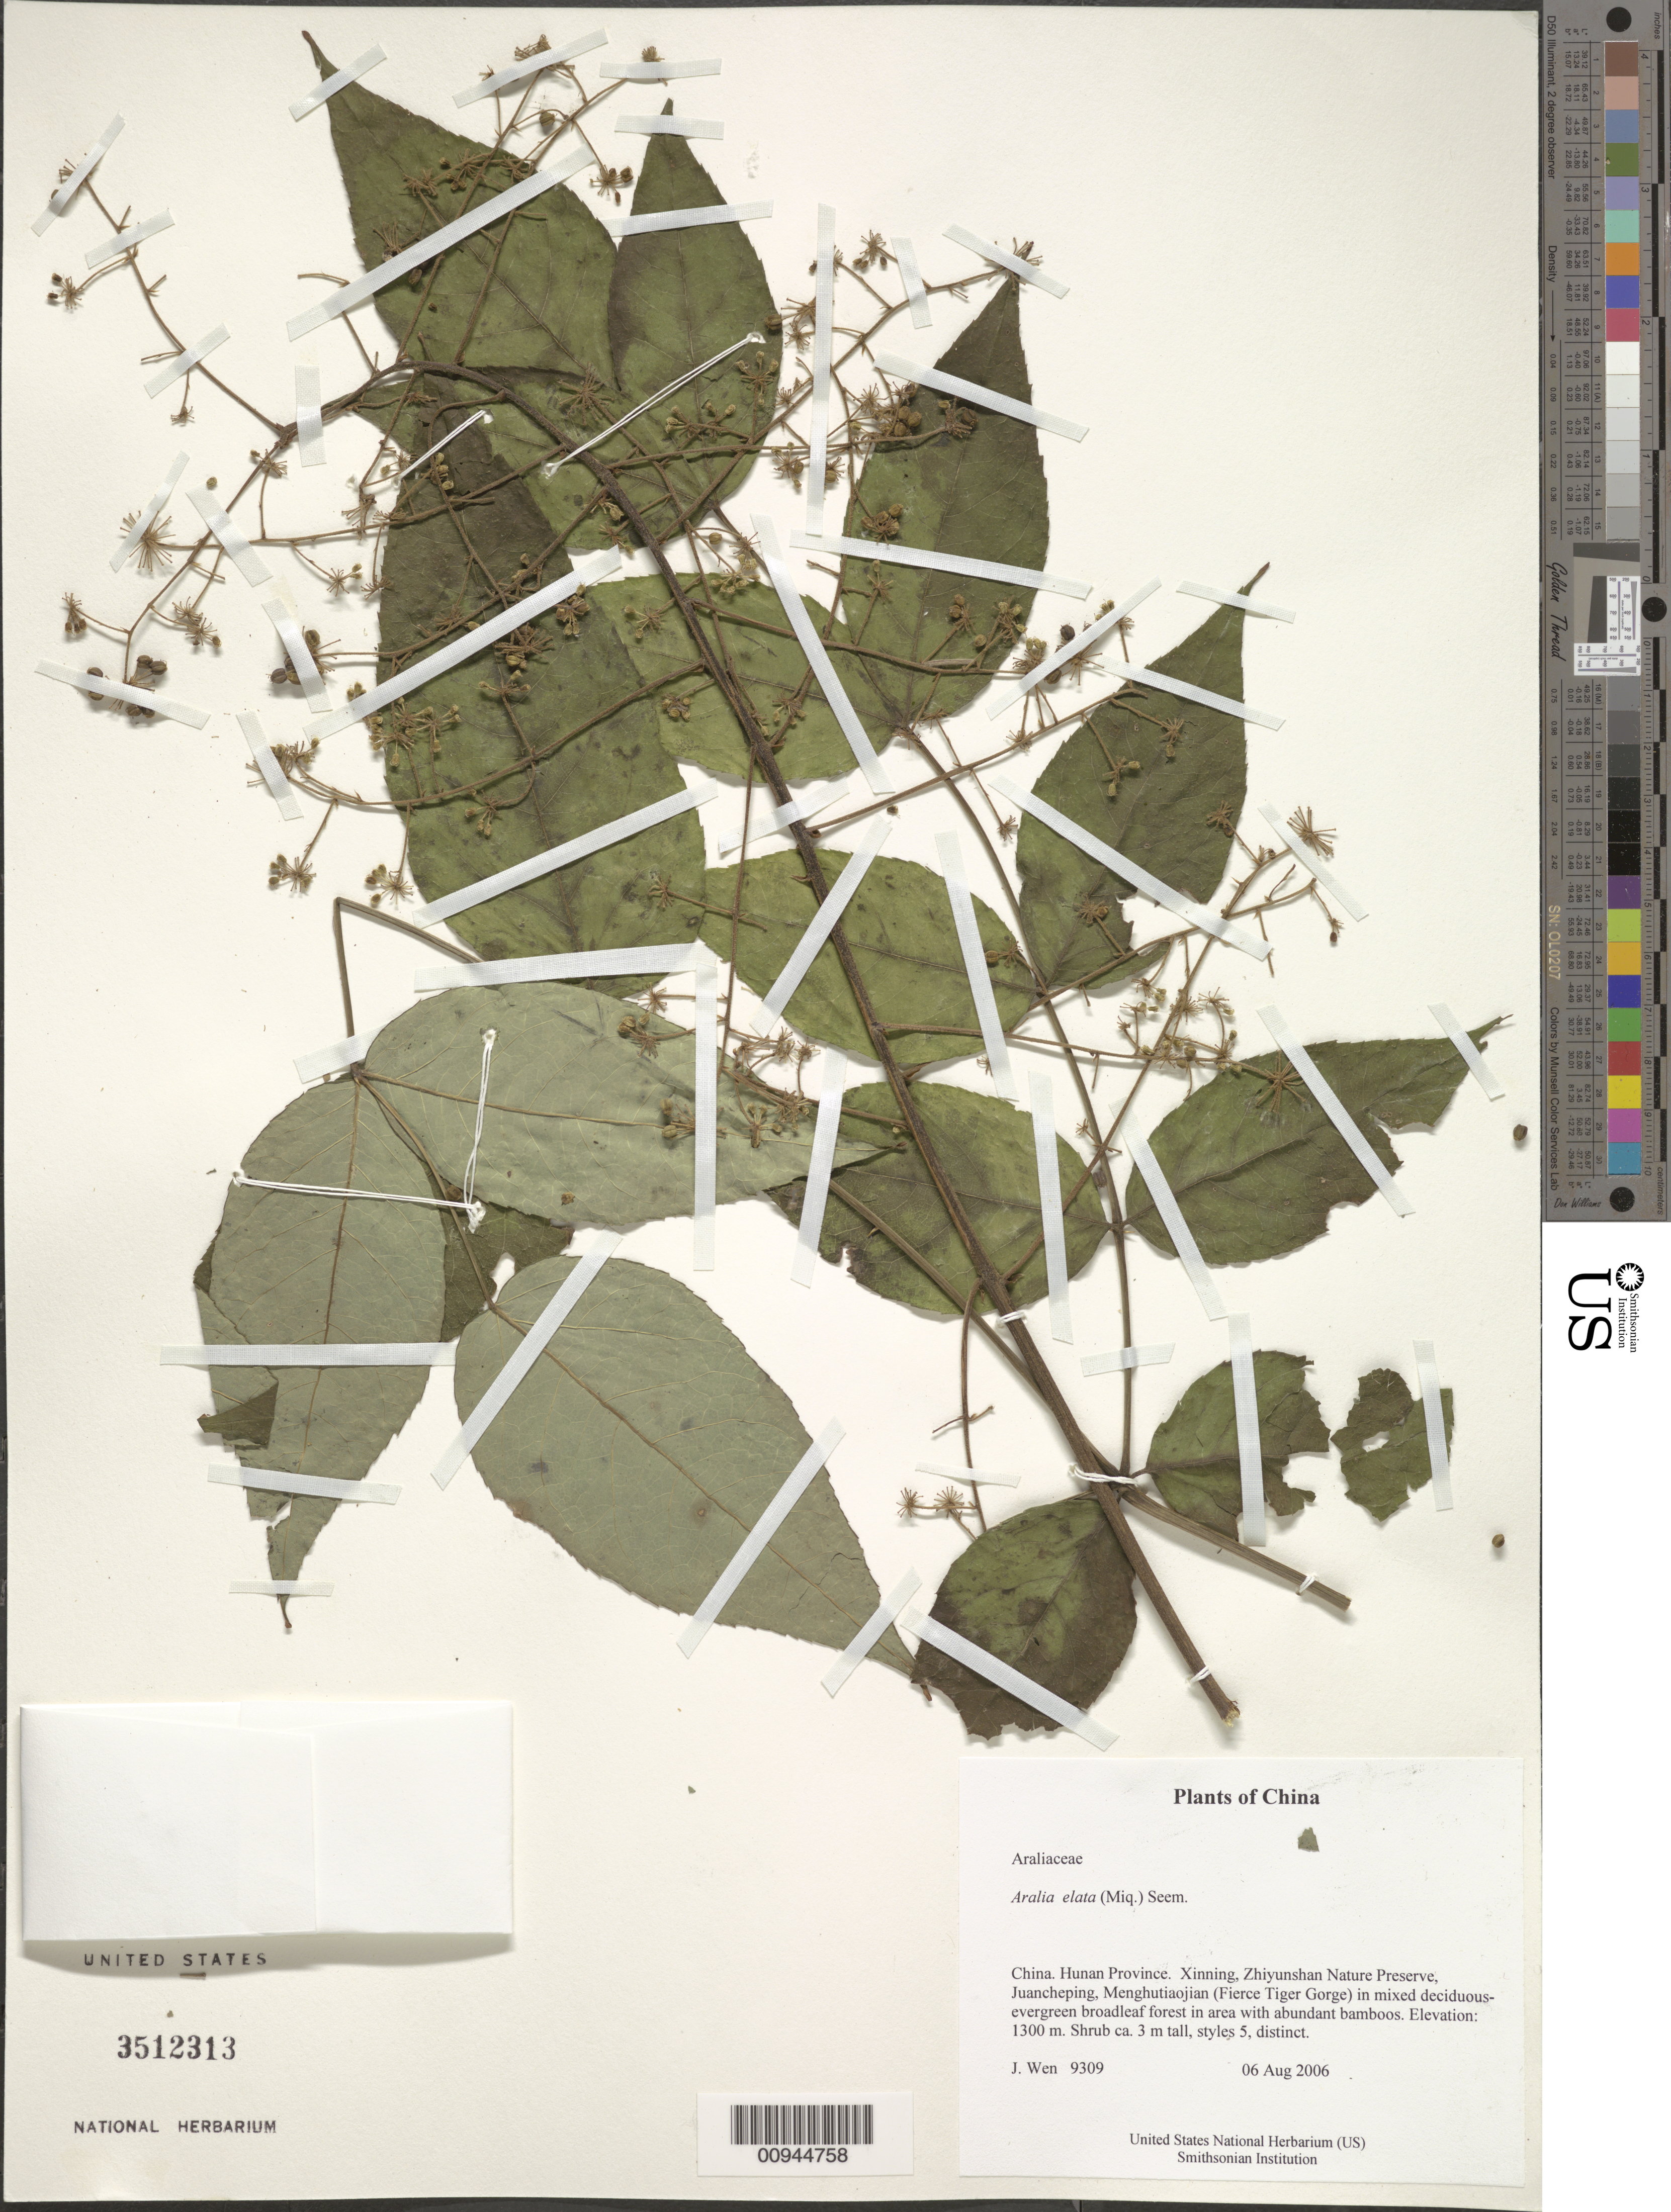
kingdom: Plantae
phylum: Tracheophyta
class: Magnoliopsida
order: Apiales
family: Araliaceae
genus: Aralia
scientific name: Aralia elata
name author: (Miq.) Seem.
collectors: J. Wen & S. Wu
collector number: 9309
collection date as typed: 06 Aug 2006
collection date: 2006-08-06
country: China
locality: Hunan Province. Xinning, Zhiyunshan Nature Preserve, Juancheping, Menghutiaojian (Fierce Tiger Gorge) in mixed deciduous-evergreen broadleaf forest in area with abundant bamboos.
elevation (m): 1300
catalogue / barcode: US 3512313